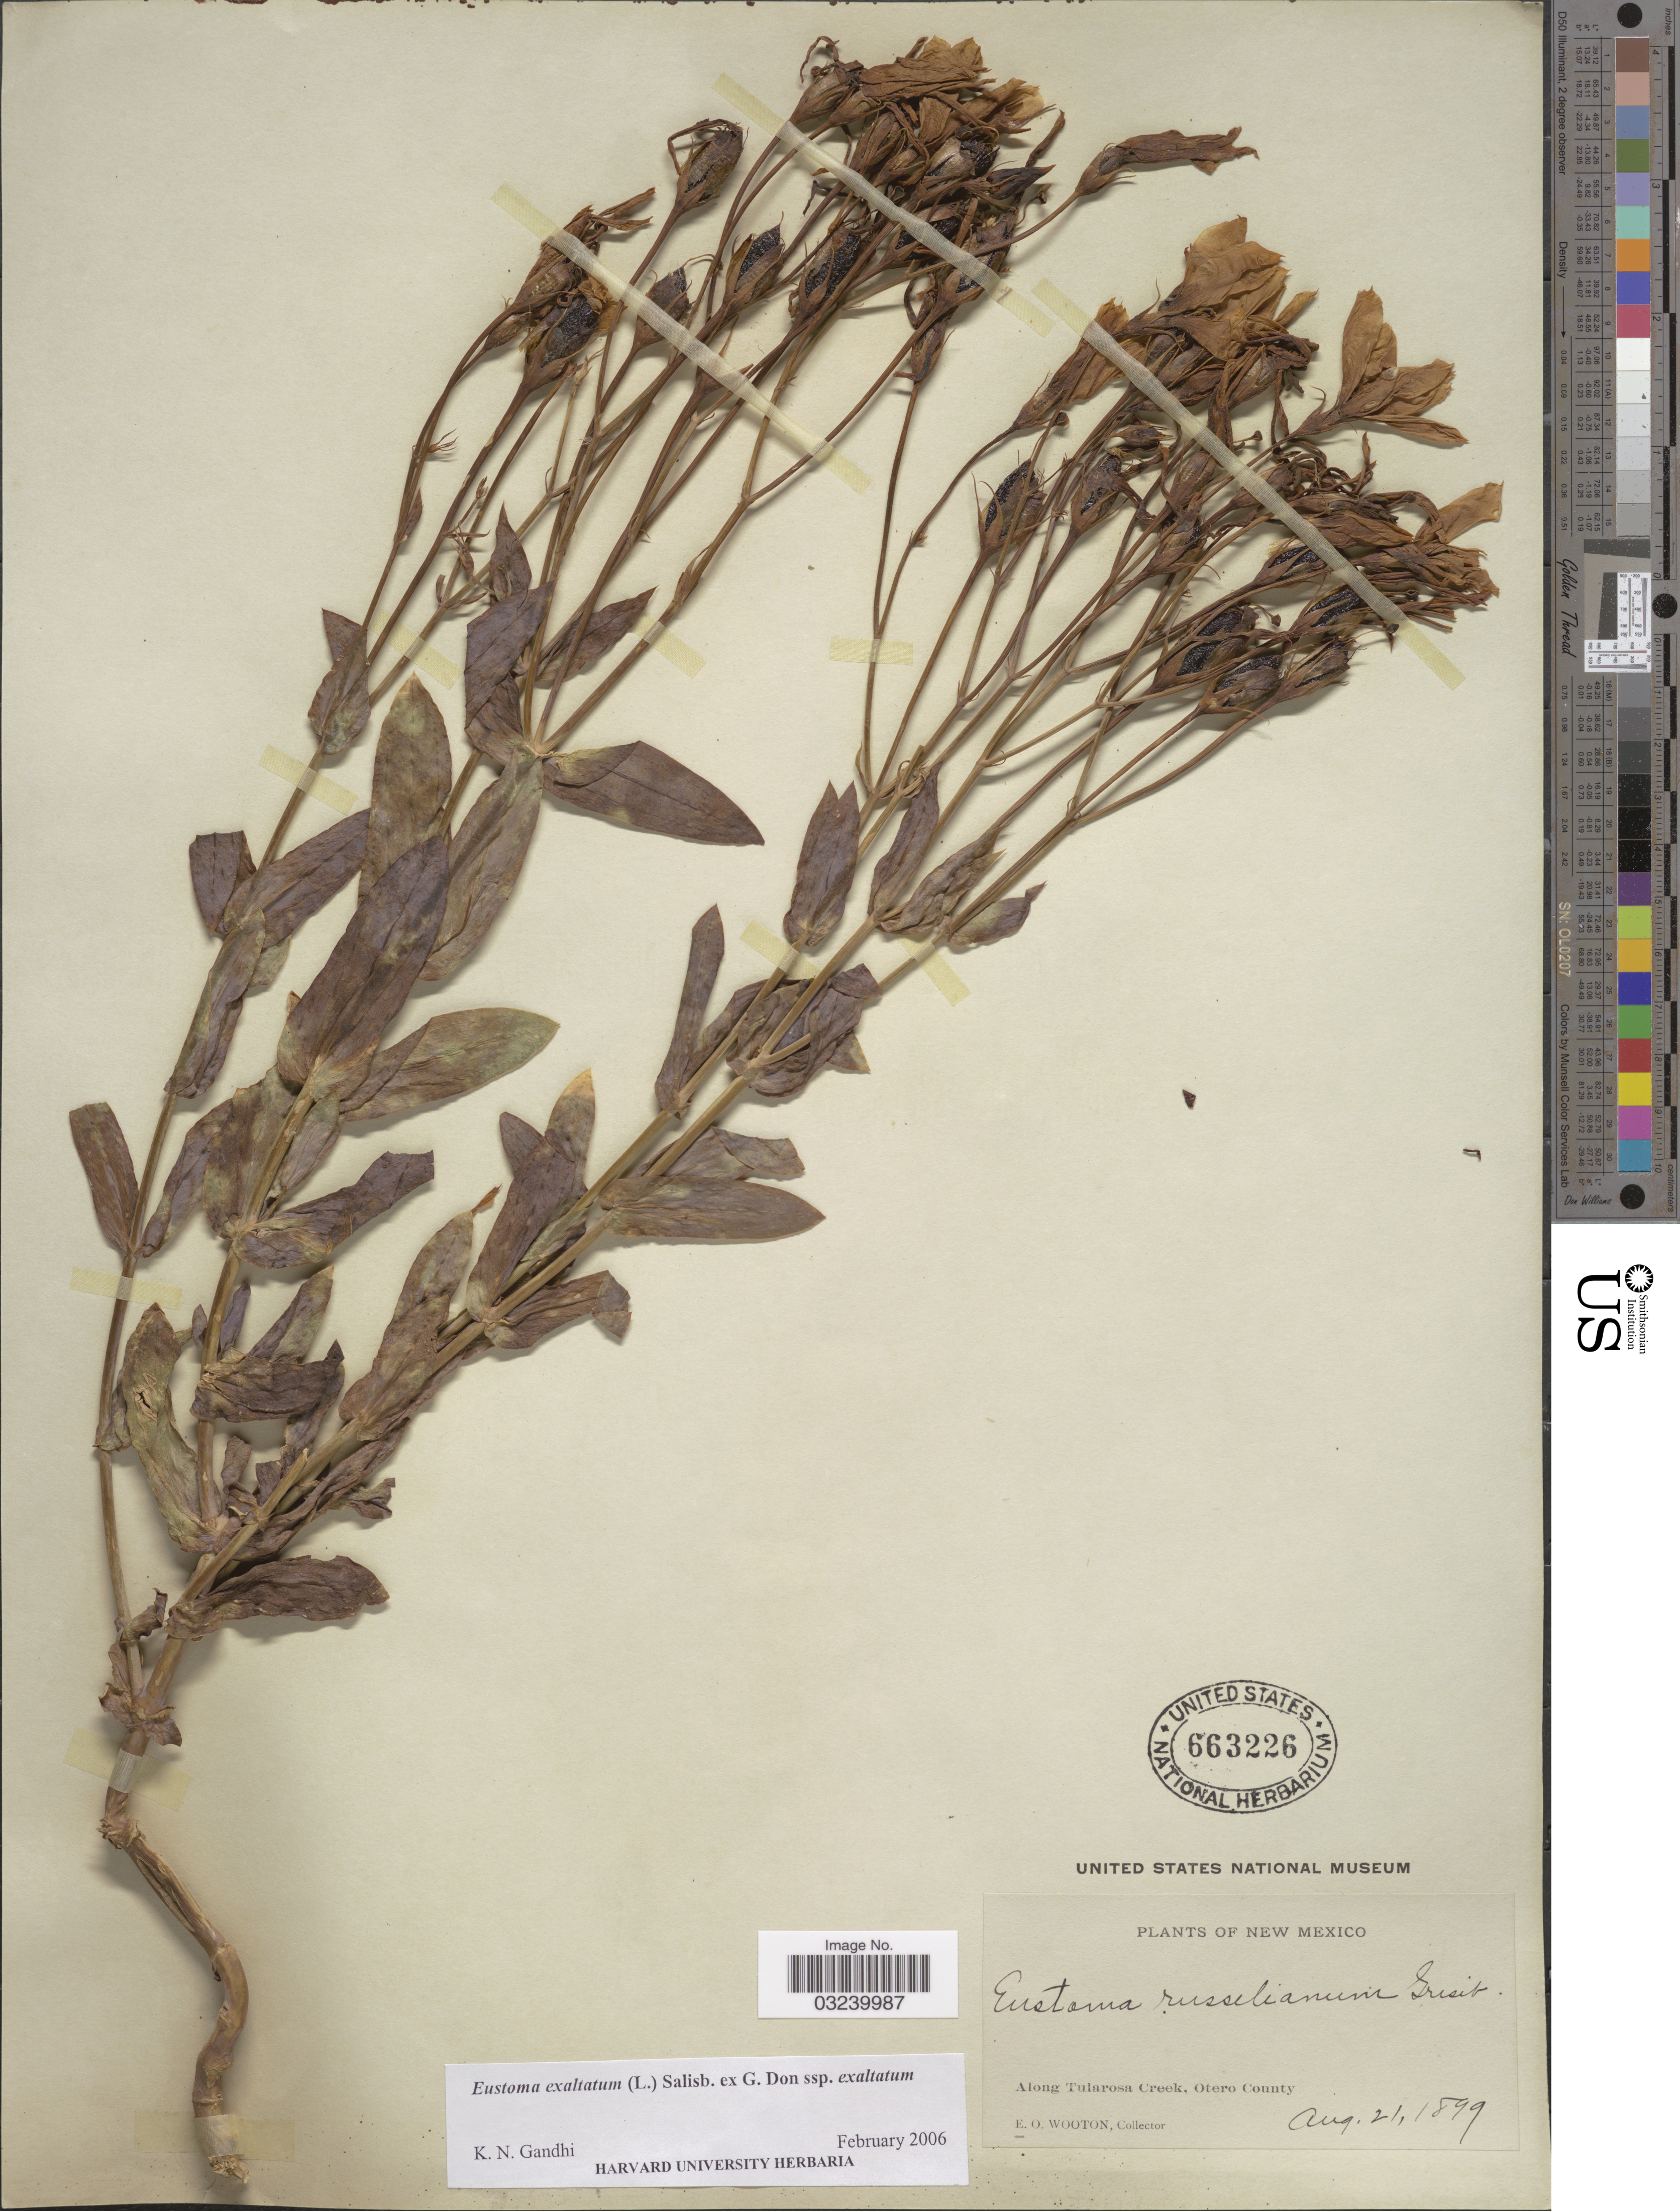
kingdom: Plantae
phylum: Tracheophyta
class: Magnoliopsida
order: Gentianales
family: Gentianaceae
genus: Eustoma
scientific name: Eustoma exaltatum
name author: (L.) Salisb. ex Don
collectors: E. O. Wooton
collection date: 1899-08-21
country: United States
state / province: New Mexico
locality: Along Tularosa Creek, Otero County.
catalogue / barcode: US 663226